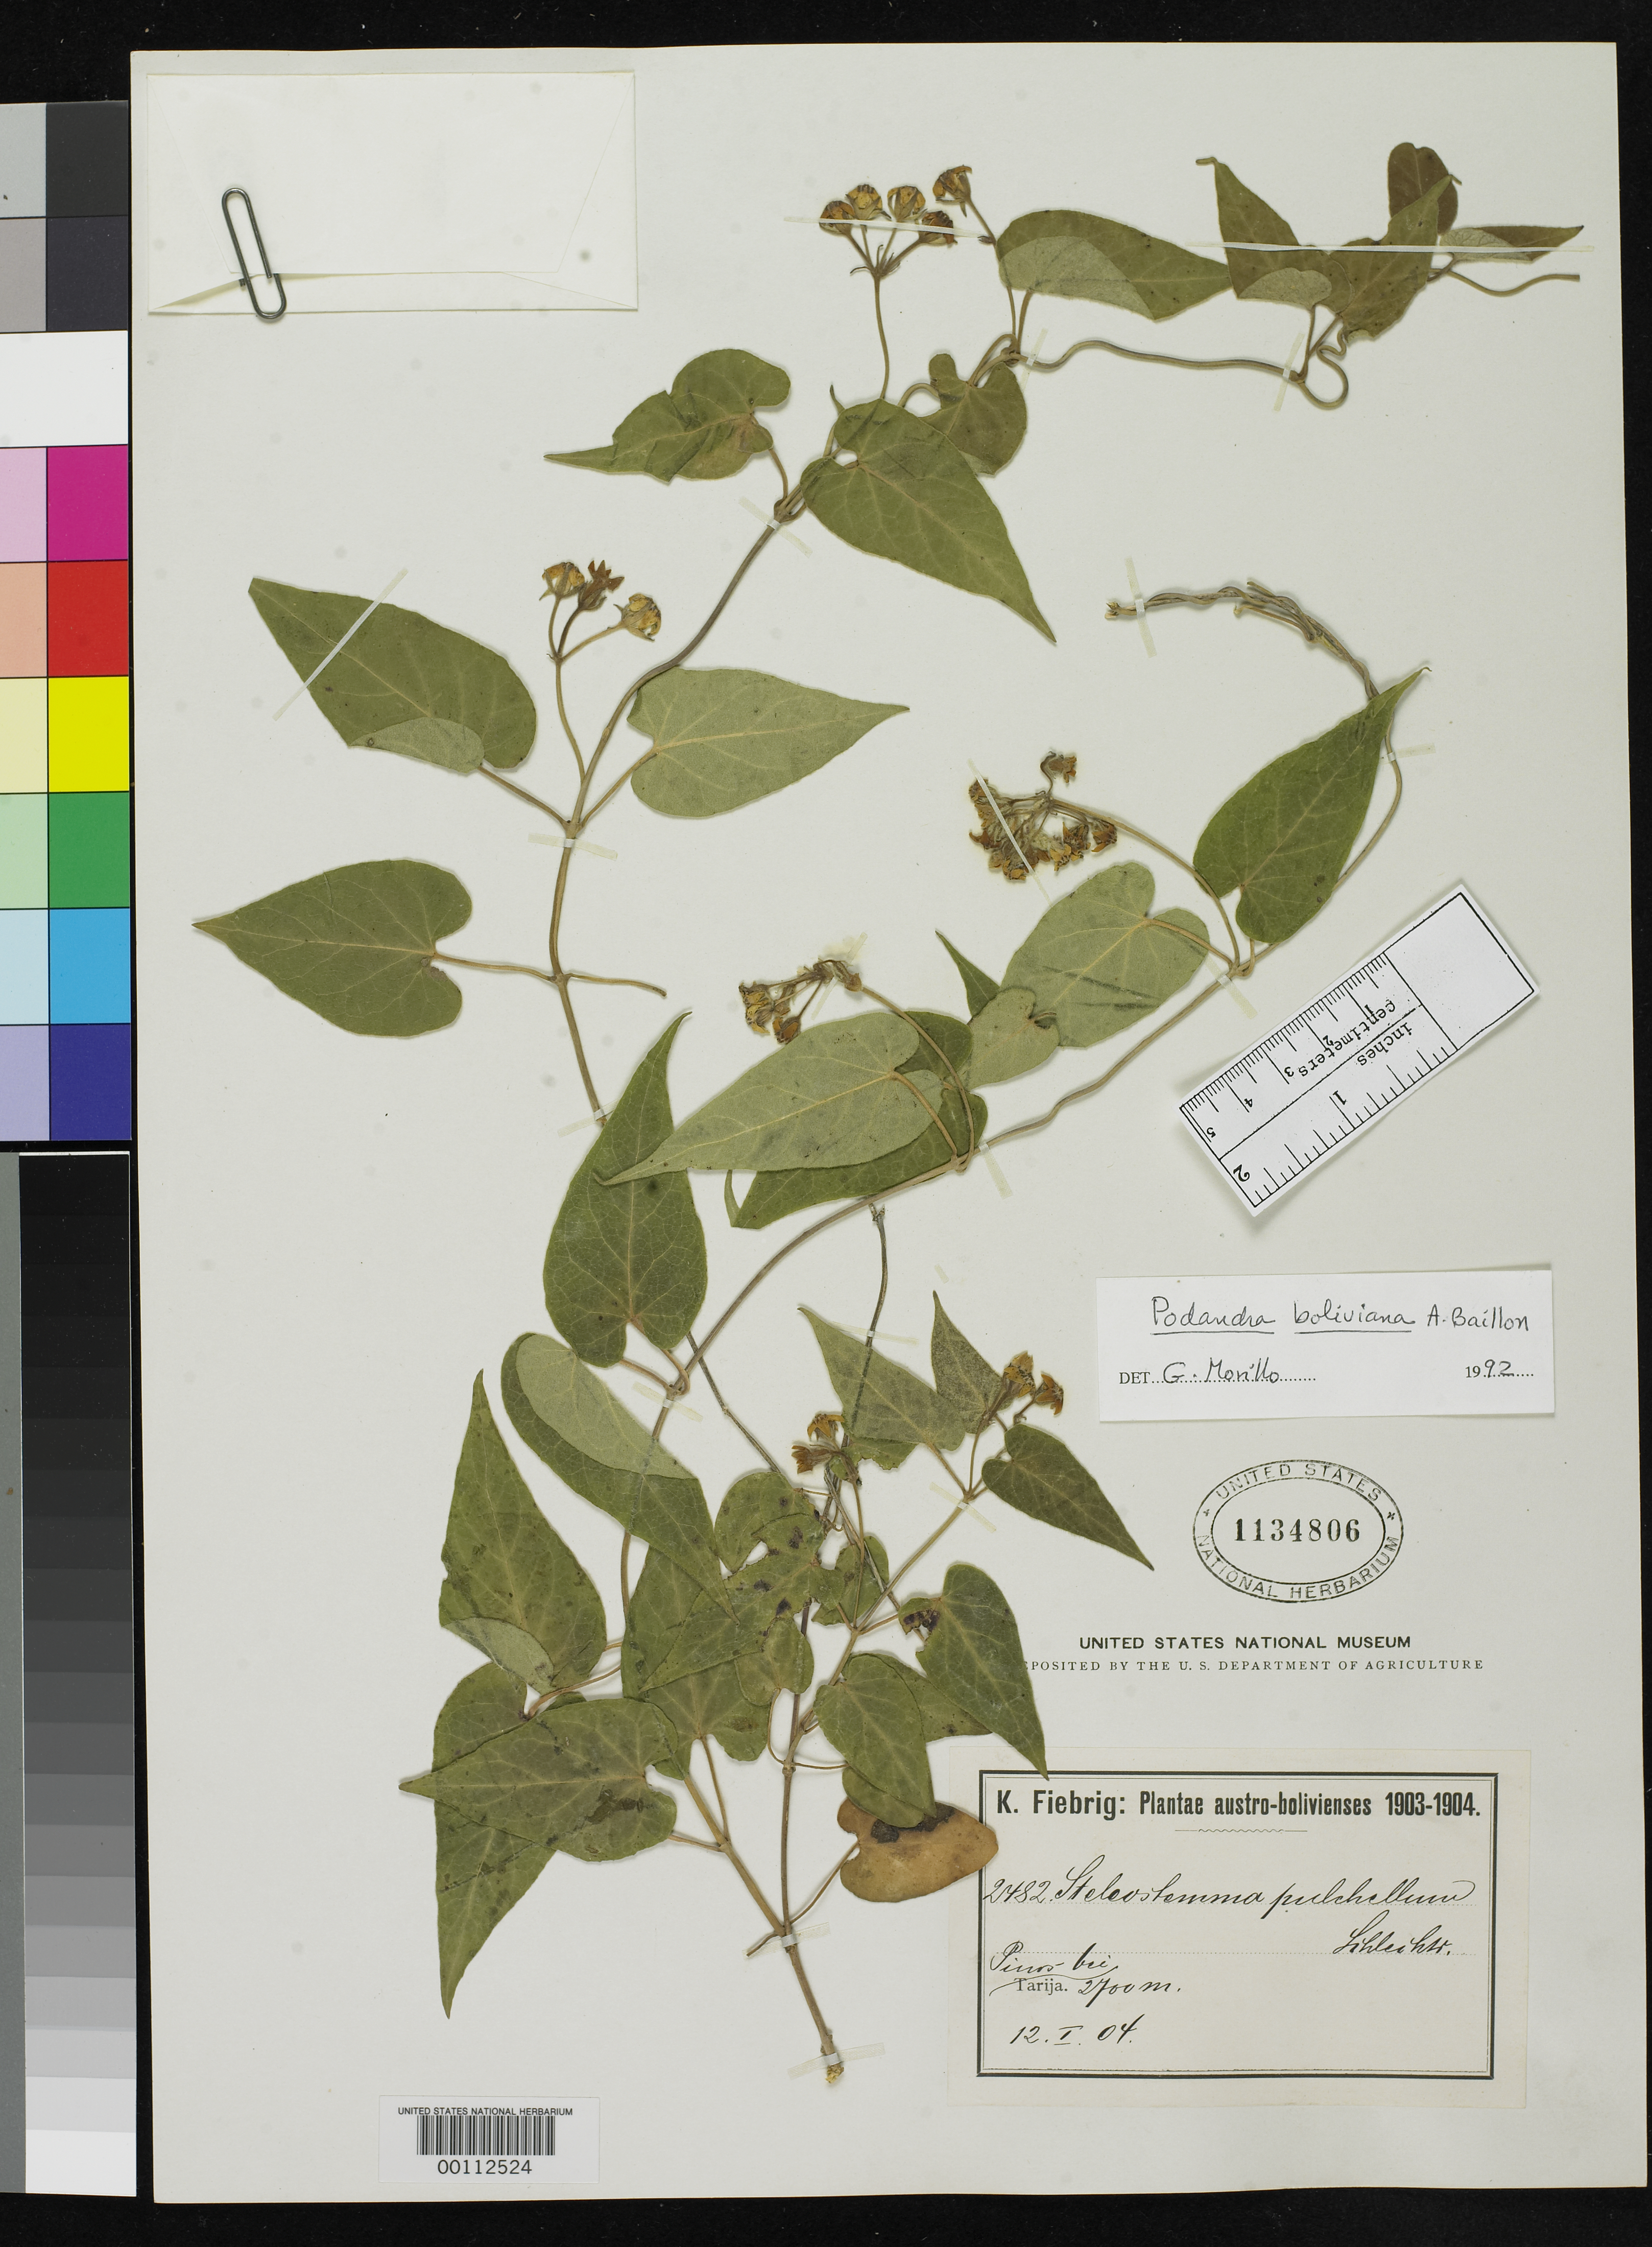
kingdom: Plantae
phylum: Tracheophyta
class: Magnoliopsida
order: Gentianales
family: Apocynaceae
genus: Steleostemma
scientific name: Steleostemma pulchellum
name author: Schltr.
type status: Isotype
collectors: K. Fiebrig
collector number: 2482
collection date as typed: Jan 1904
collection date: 1904-01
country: Bolivia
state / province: Tarija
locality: Pinos near Tarija.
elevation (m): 2700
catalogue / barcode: US 1134806